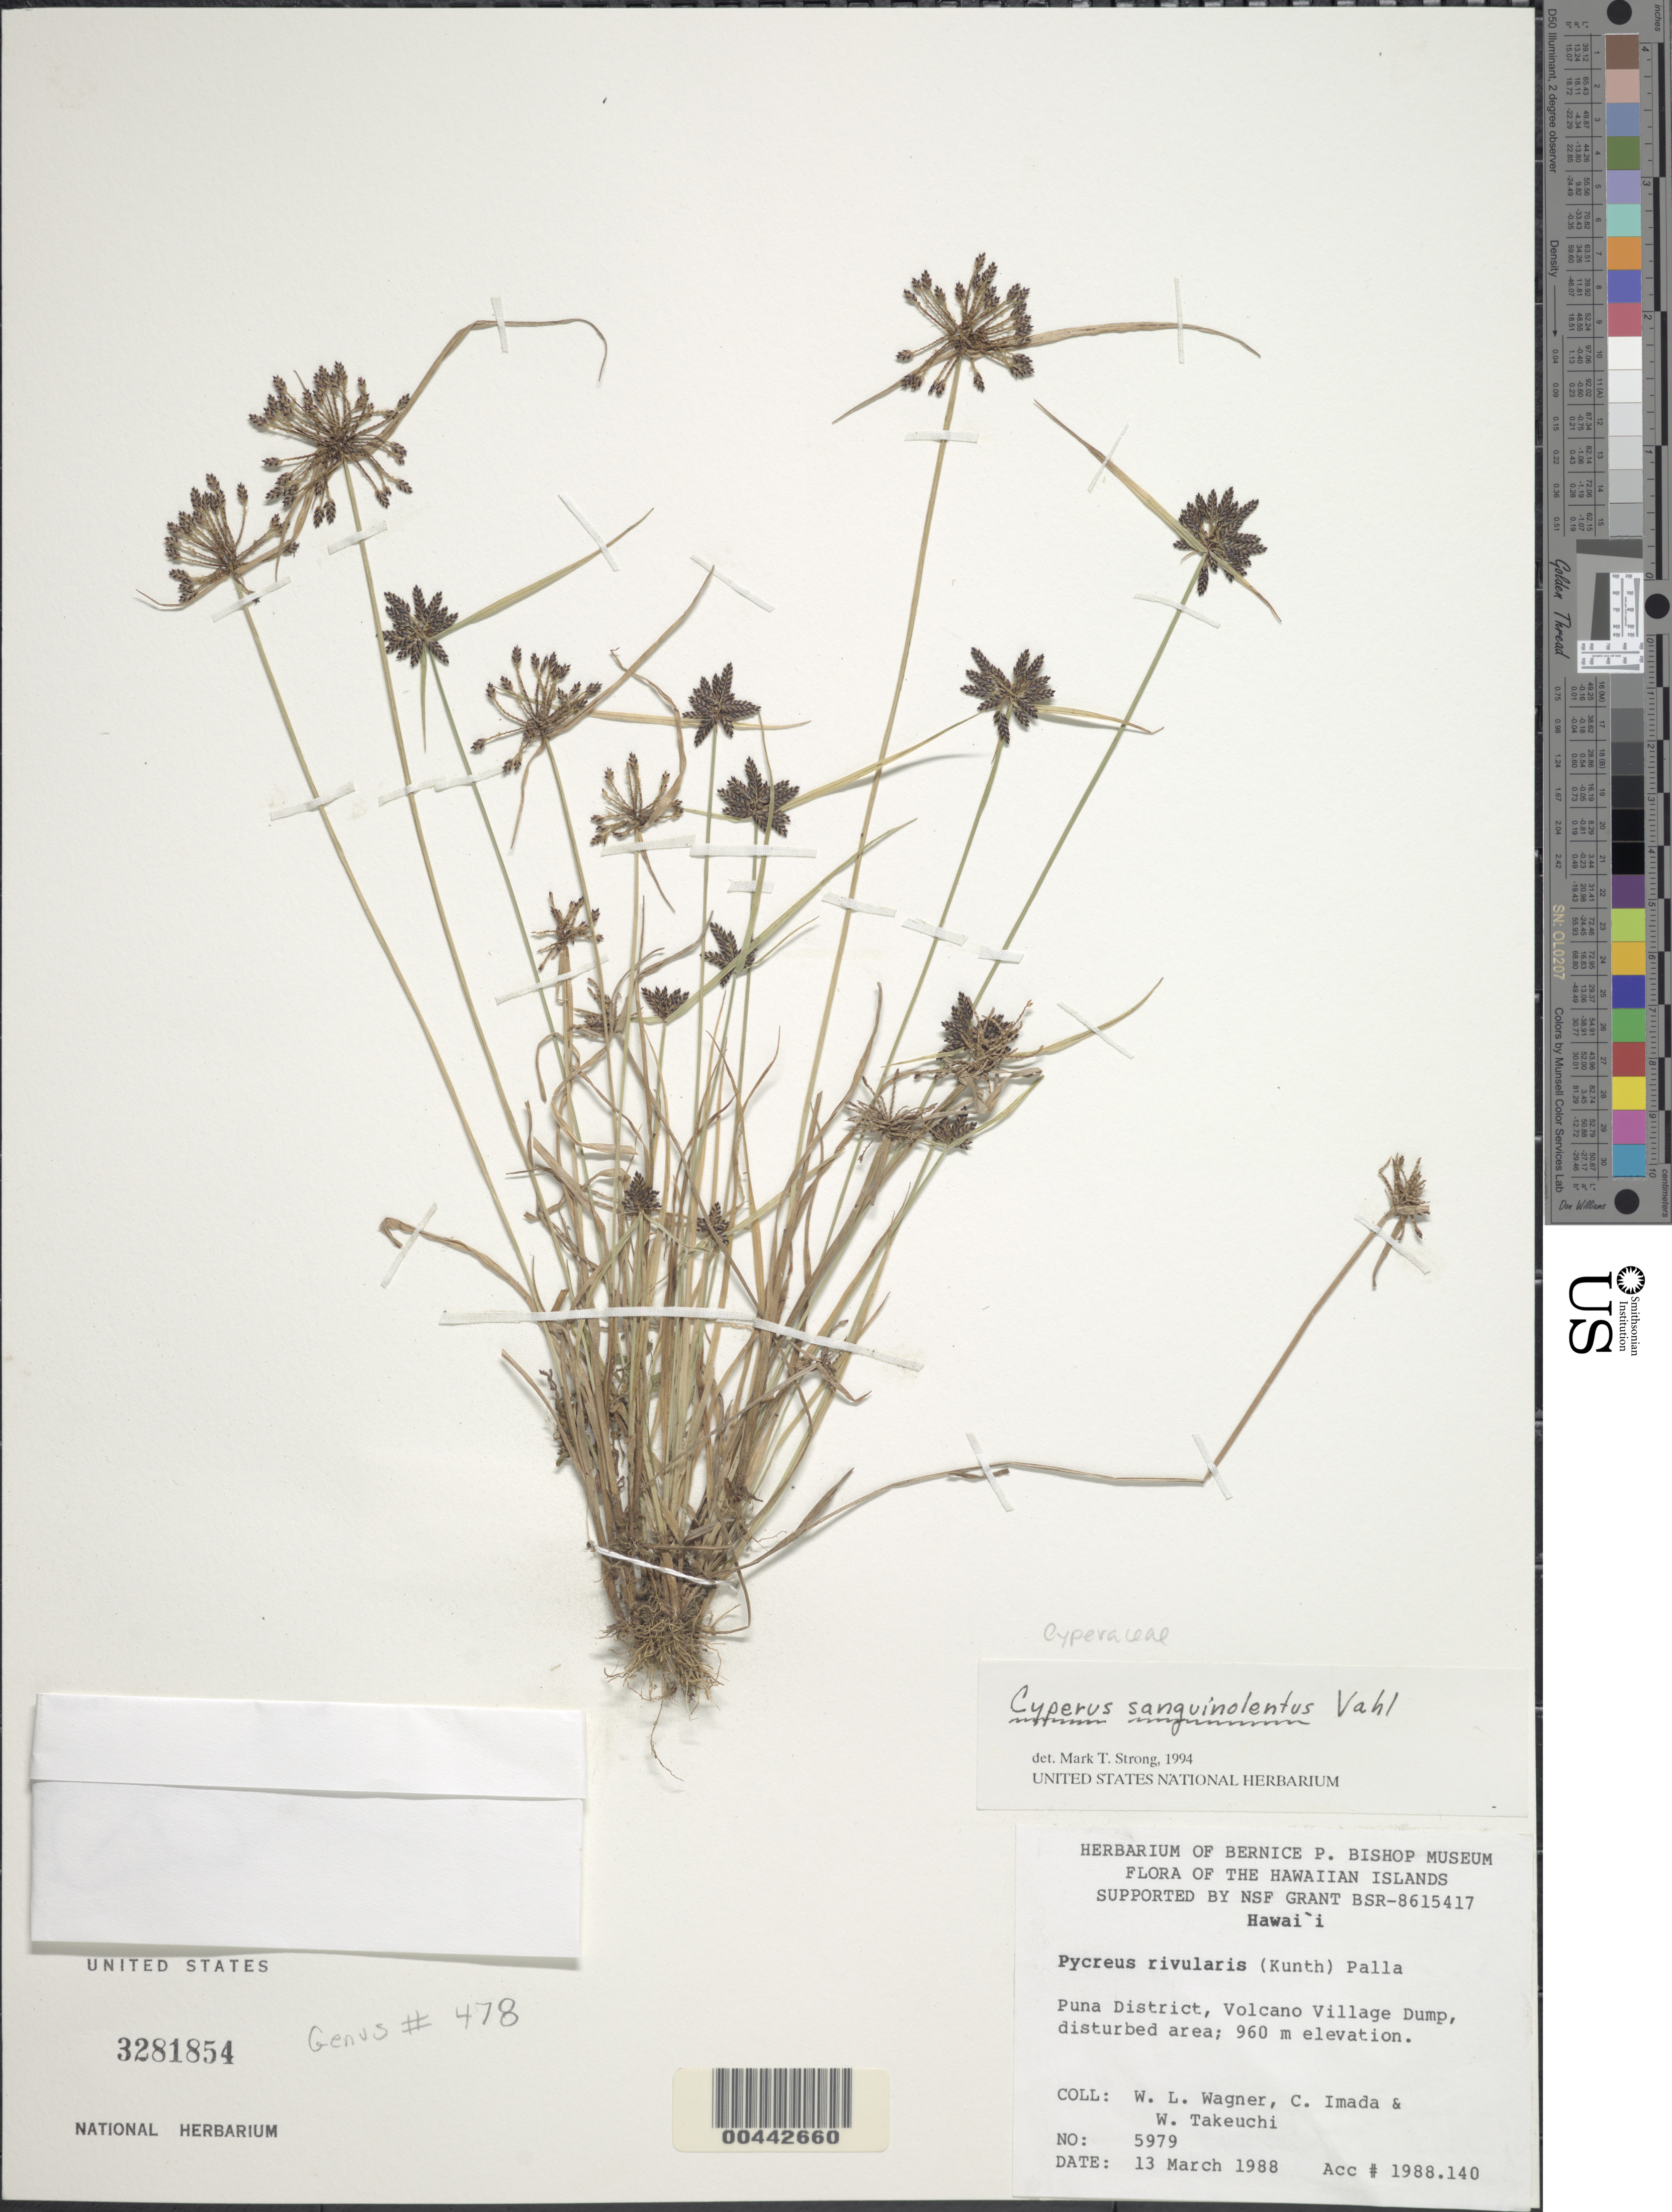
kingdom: Plantae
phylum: Tracheophyta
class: Liliopsida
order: Poales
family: Cyperaceae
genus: Cyperus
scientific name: Cyperus sanguinolentus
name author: Vahl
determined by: Strong, Mark T., (BOT), Smithsonian Institution - National Museum of Natural History (UNITED STATES)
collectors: W. L. Wagner, C. Imada & W. N. Takeuchi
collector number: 5979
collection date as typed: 13 Mar 1988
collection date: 1988-03-13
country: United States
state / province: Hawaii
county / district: Hawaii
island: Hawaii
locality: Puna District, Volcano Village dump.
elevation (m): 960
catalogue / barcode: US 3281854